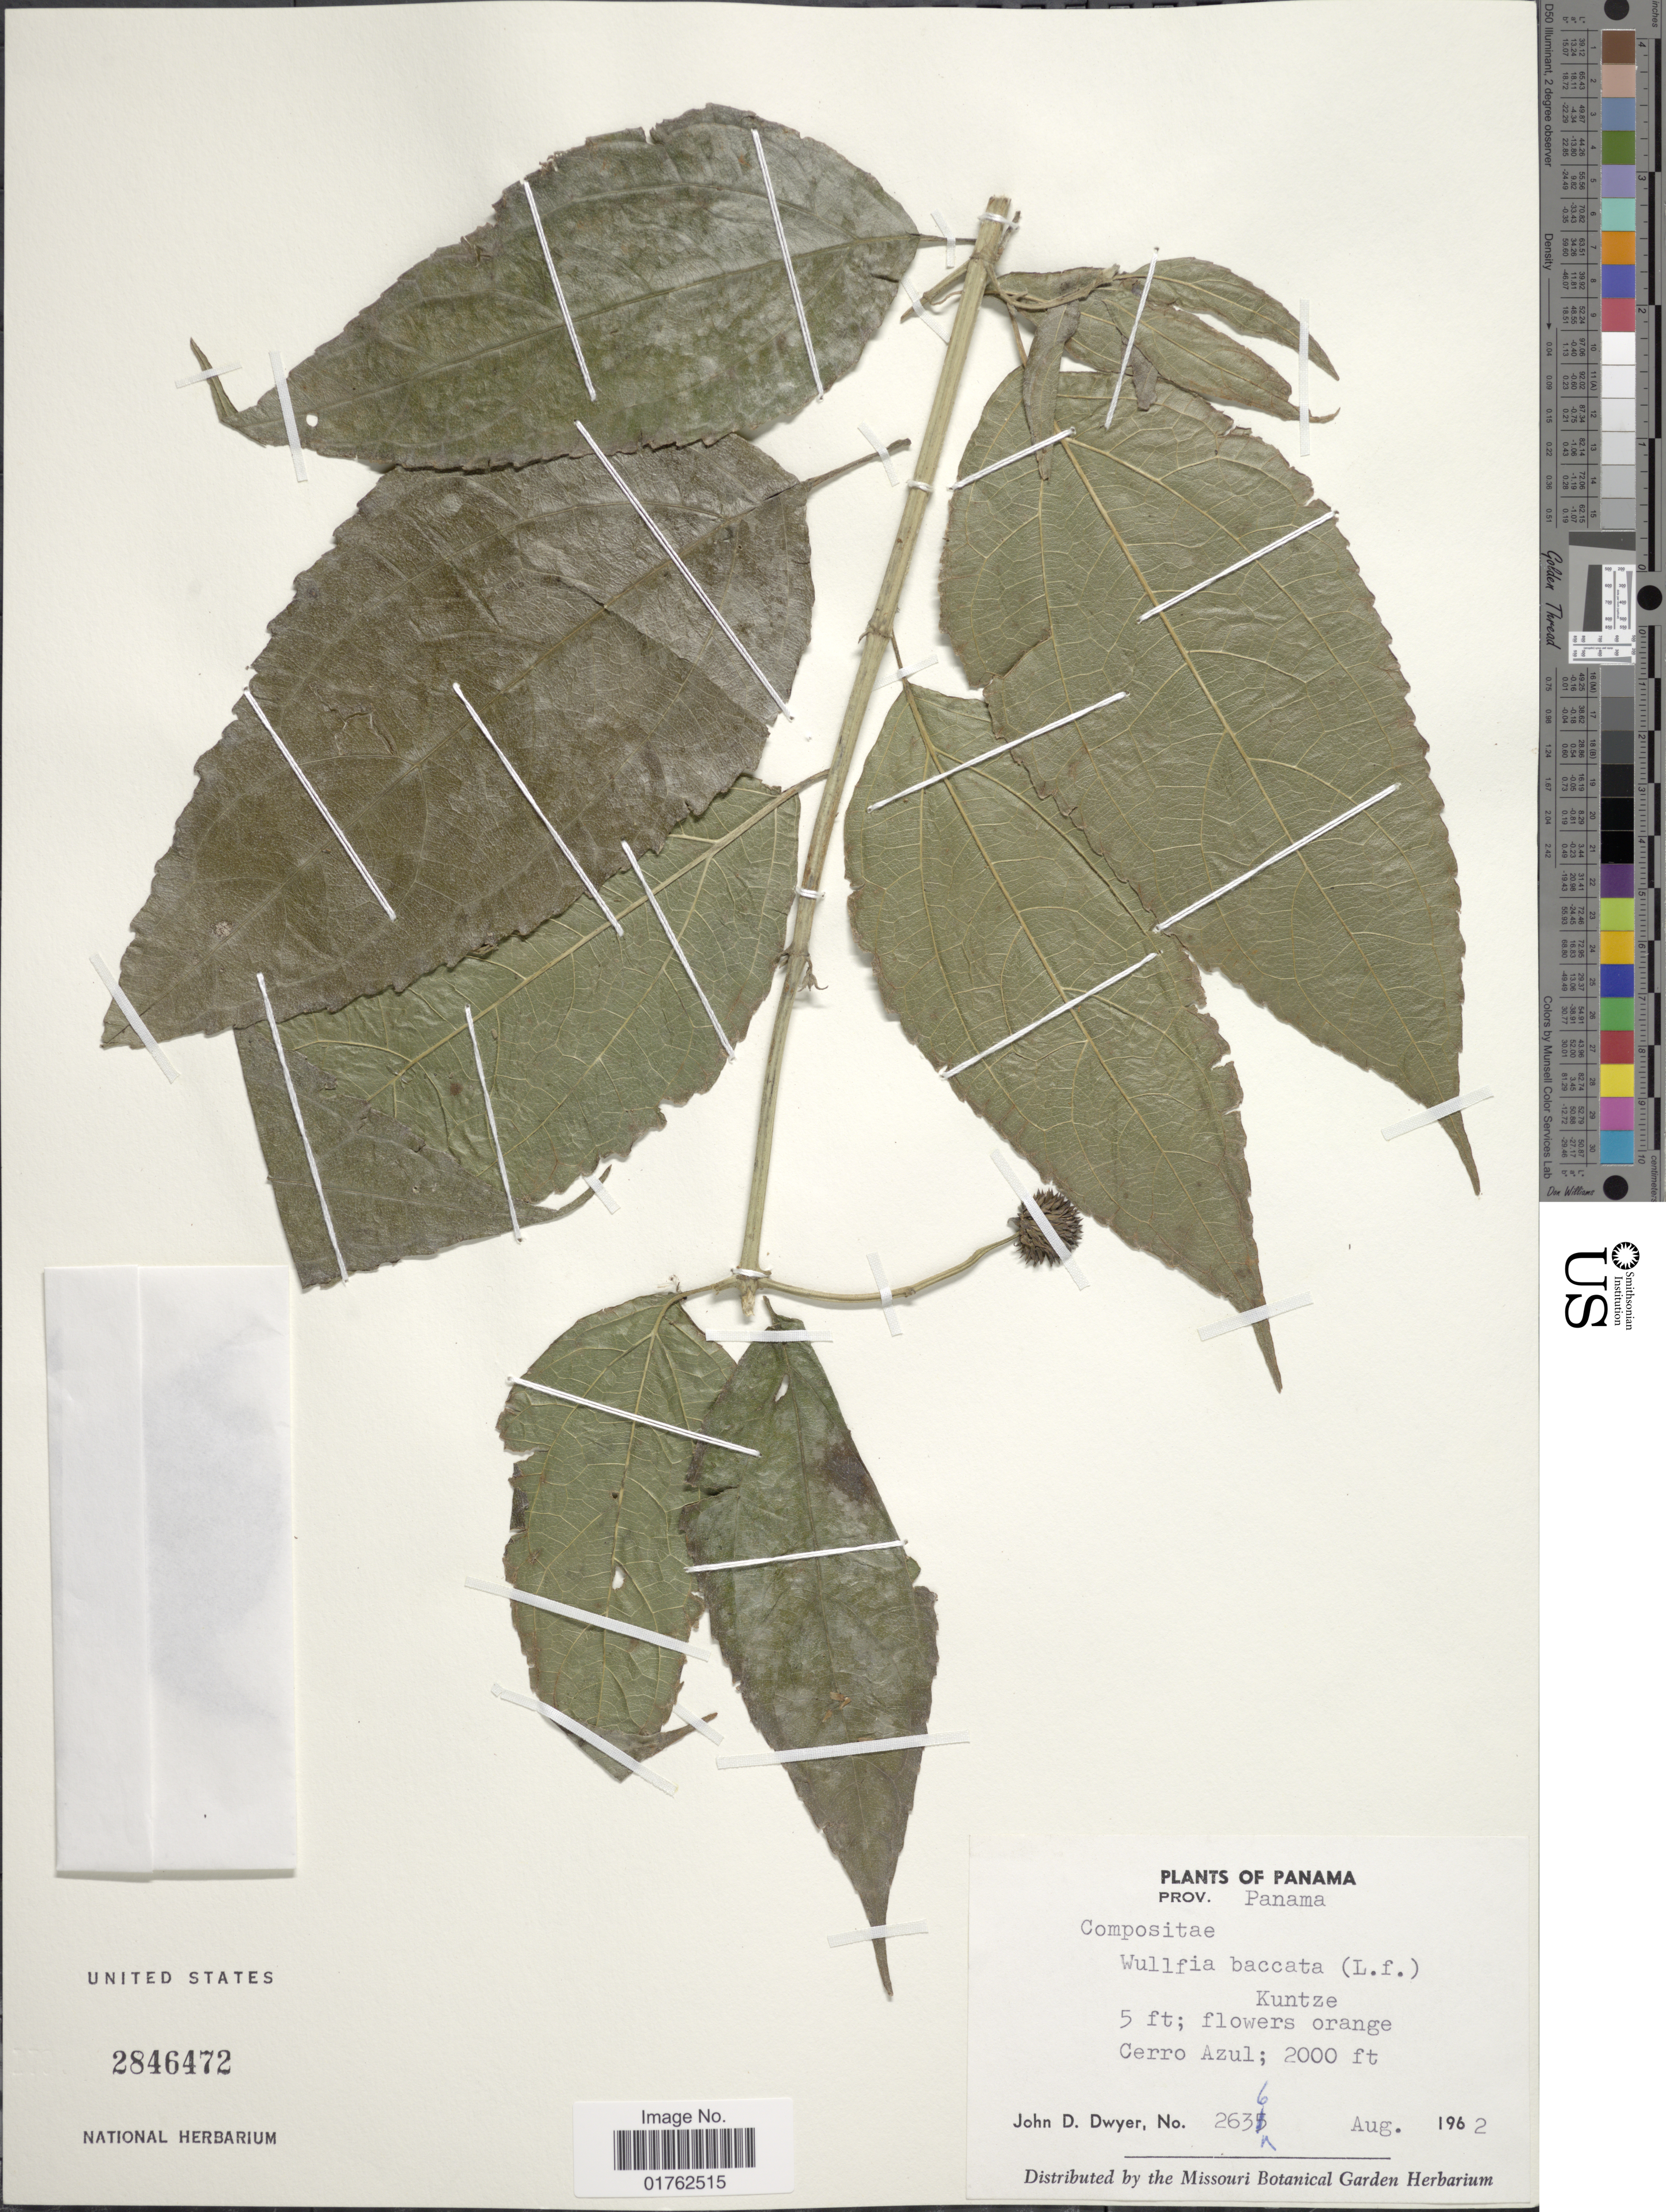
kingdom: Plantae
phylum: Tracheophyta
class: Magnoliopsida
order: Asterales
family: Asteraceae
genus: Wulffia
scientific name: Wulffia baccata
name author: (L. f.) Kuntze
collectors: J. D. Dwyer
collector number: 2636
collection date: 1962-08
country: Panama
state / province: Panamá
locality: Cerro Azul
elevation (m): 610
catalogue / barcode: US 2846472